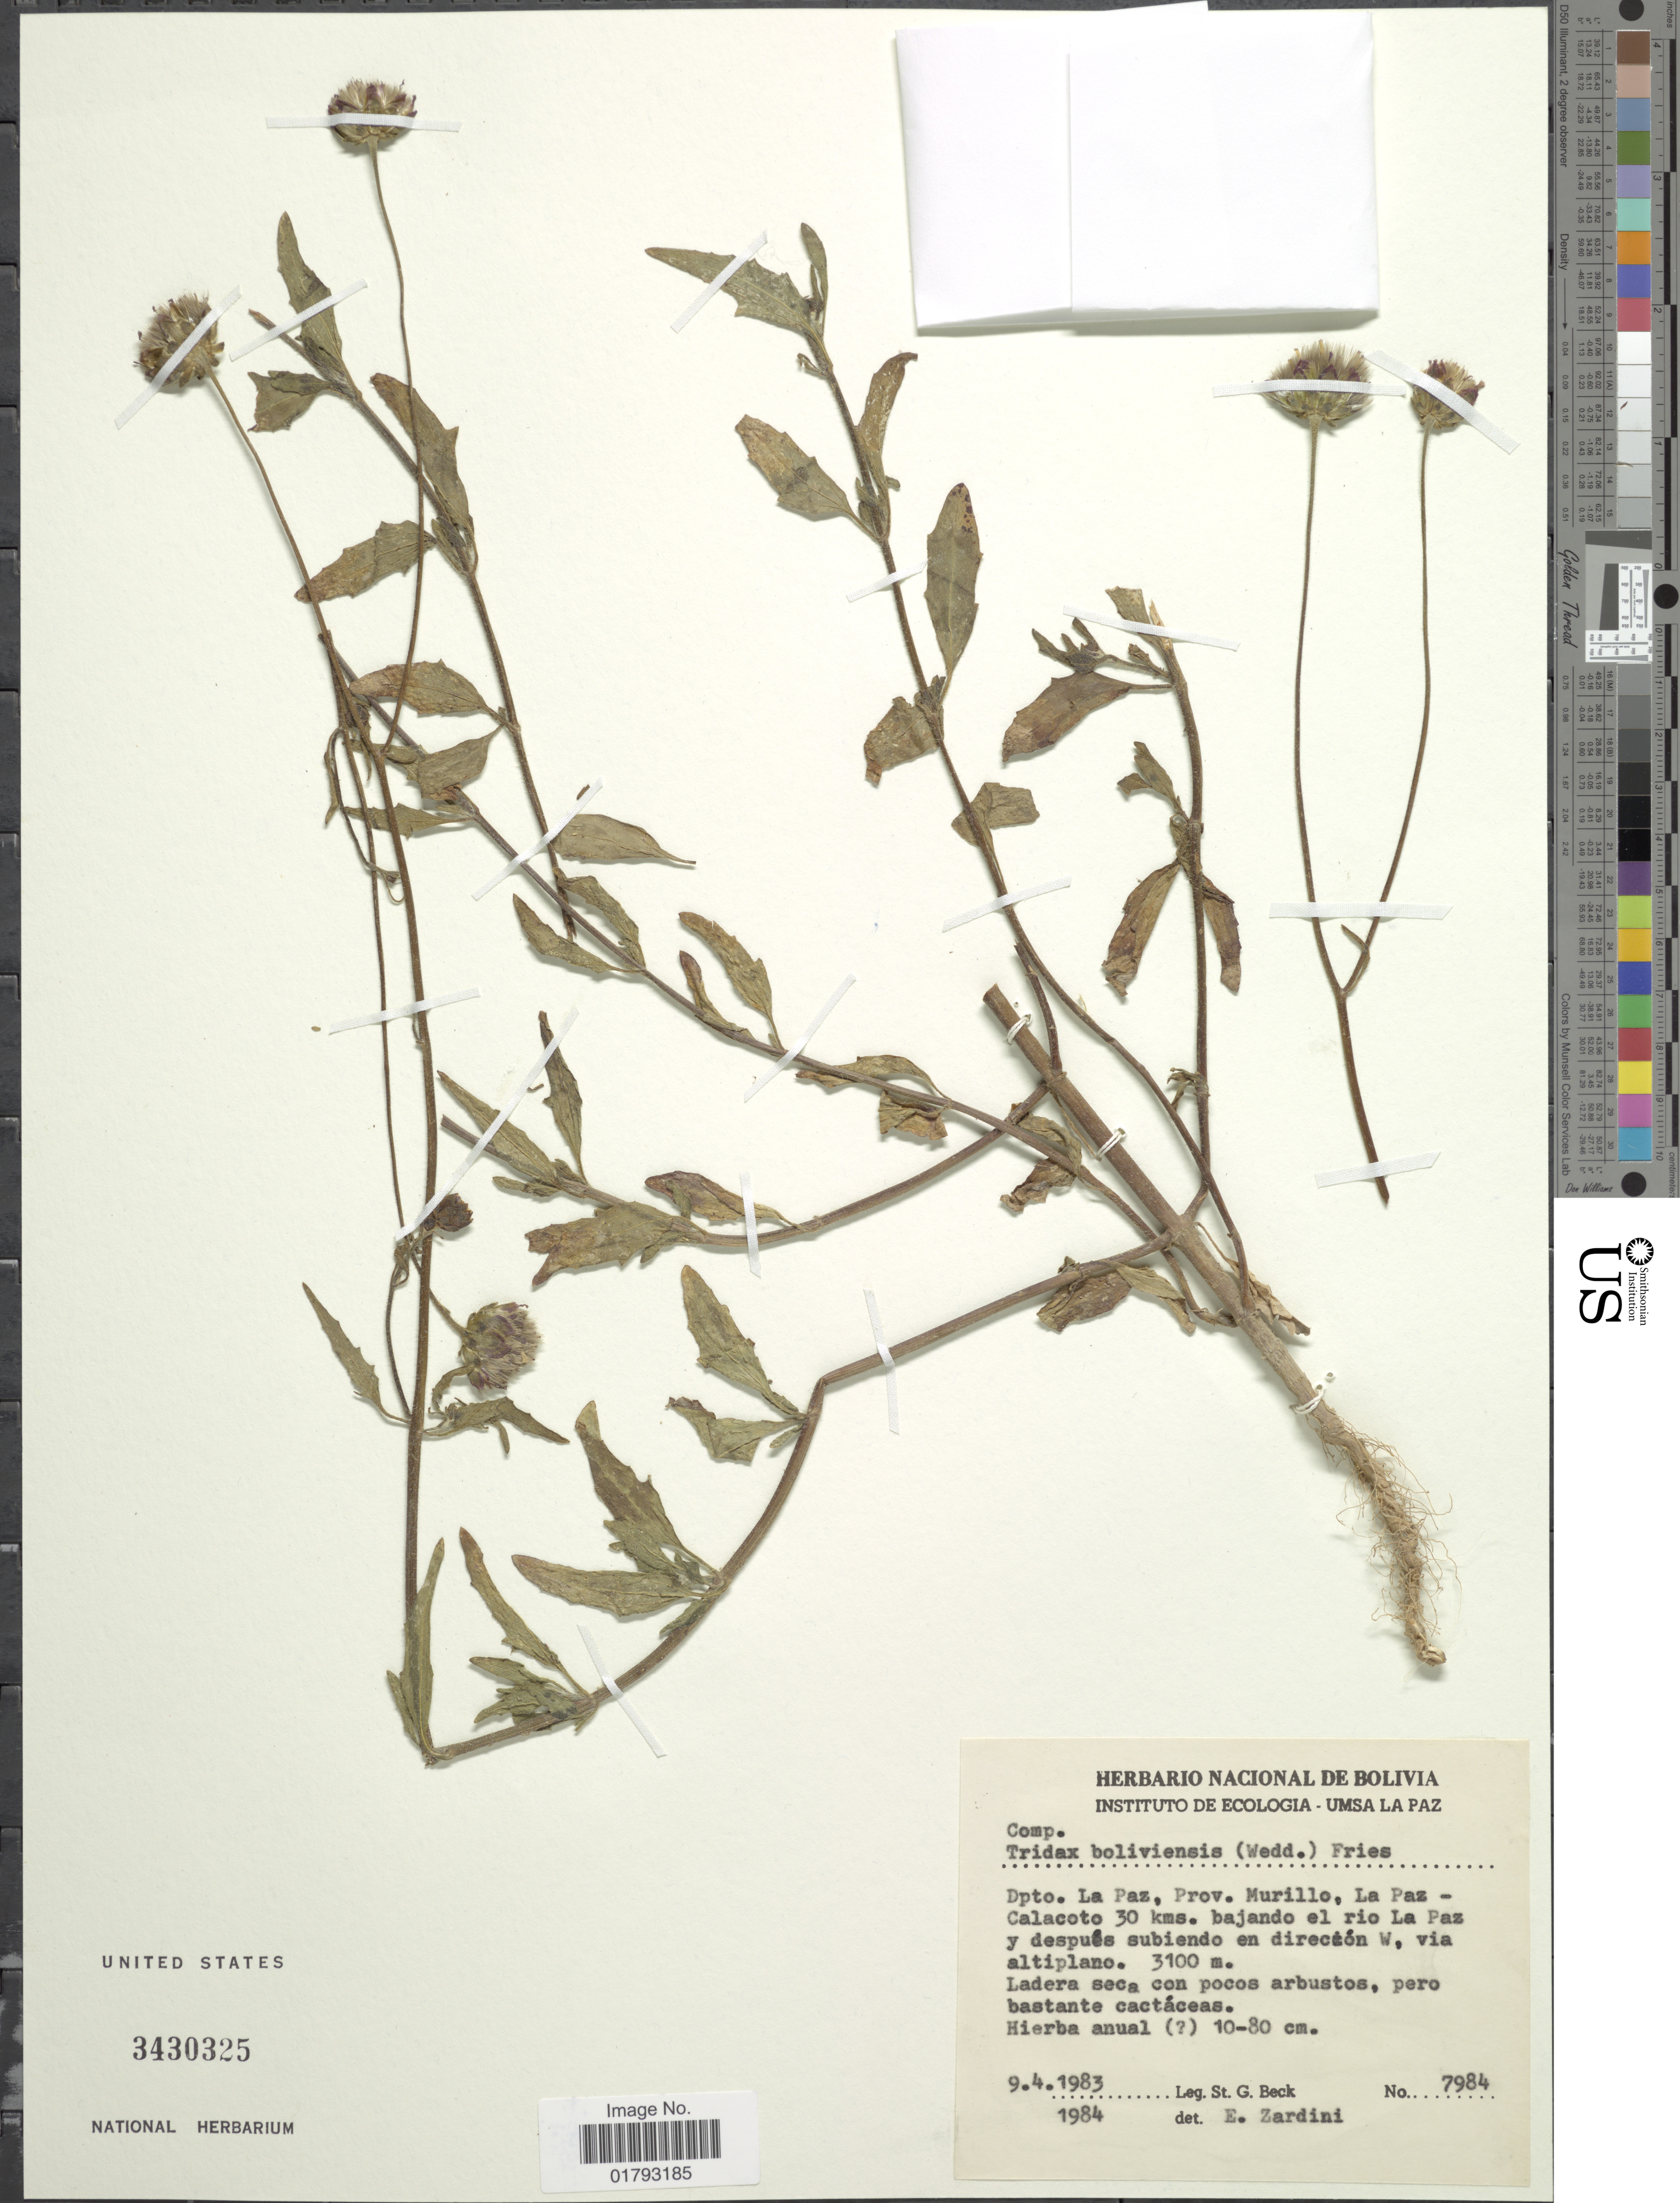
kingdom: Plantae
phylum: Tracheophyta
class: Magnoliopsida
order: Asterales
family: Asteraceae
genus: Tridax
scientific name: Tridax boliviensis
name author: (Wedd.) R.E. Fr.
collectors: S. G. Beck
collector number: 7984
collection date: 1983-04-09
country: Bolivia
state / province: La Paz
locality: Prov. Murillo, La Paz - Calcacoto 30 kms. bajando el rio La Paz y después subiendo en direción W, via altiplano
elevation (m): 3100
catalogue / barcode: US 3430325